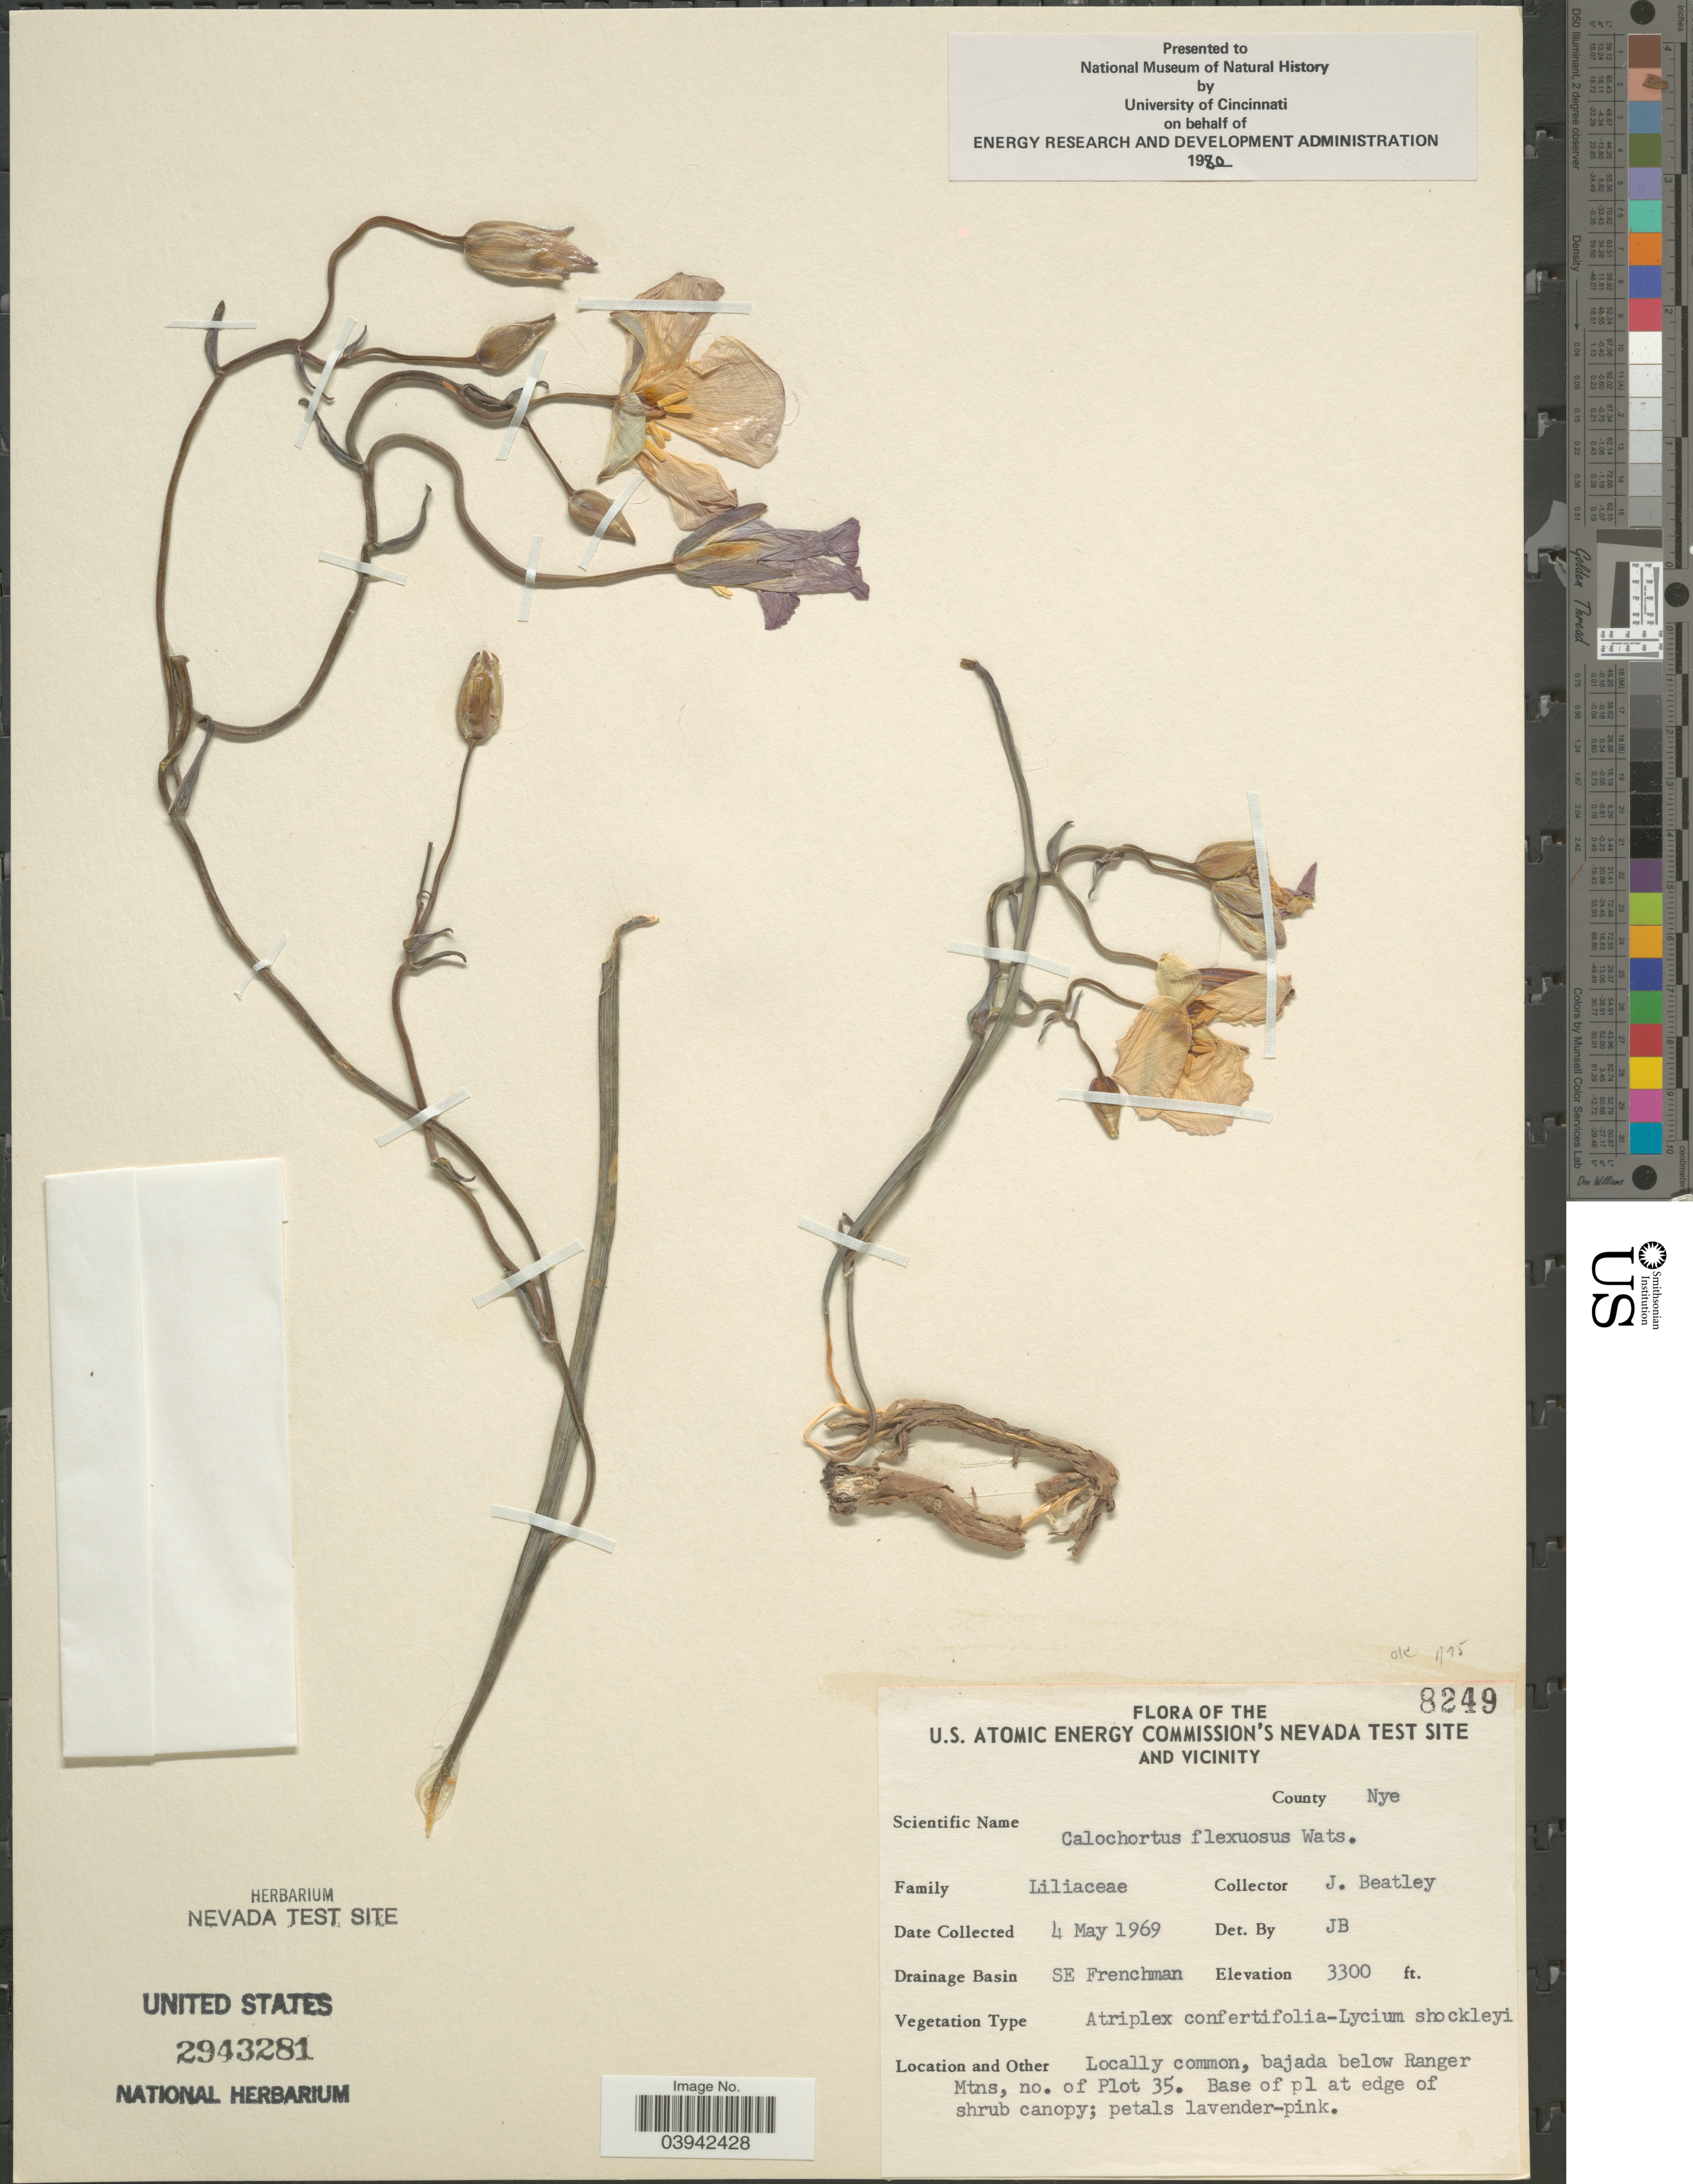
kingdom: Plantae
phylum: Tracheophyta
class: Liliopsida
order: Liliales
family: Liliaceae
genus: Calochortus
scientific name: Calochortus flexuosus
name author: S. Watson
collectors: J. C. Beatley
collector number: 8249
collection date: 1969-05-04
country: United States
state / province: Nevada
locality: The U.S. Atomic Energy Commission's Nevada Test Site and Vicinity. County Nye. Drainage Basin SE Frenchman. Bajada below Ranger Mtns, no. of Plot 35.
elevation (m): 1006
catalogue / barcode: US 2943281